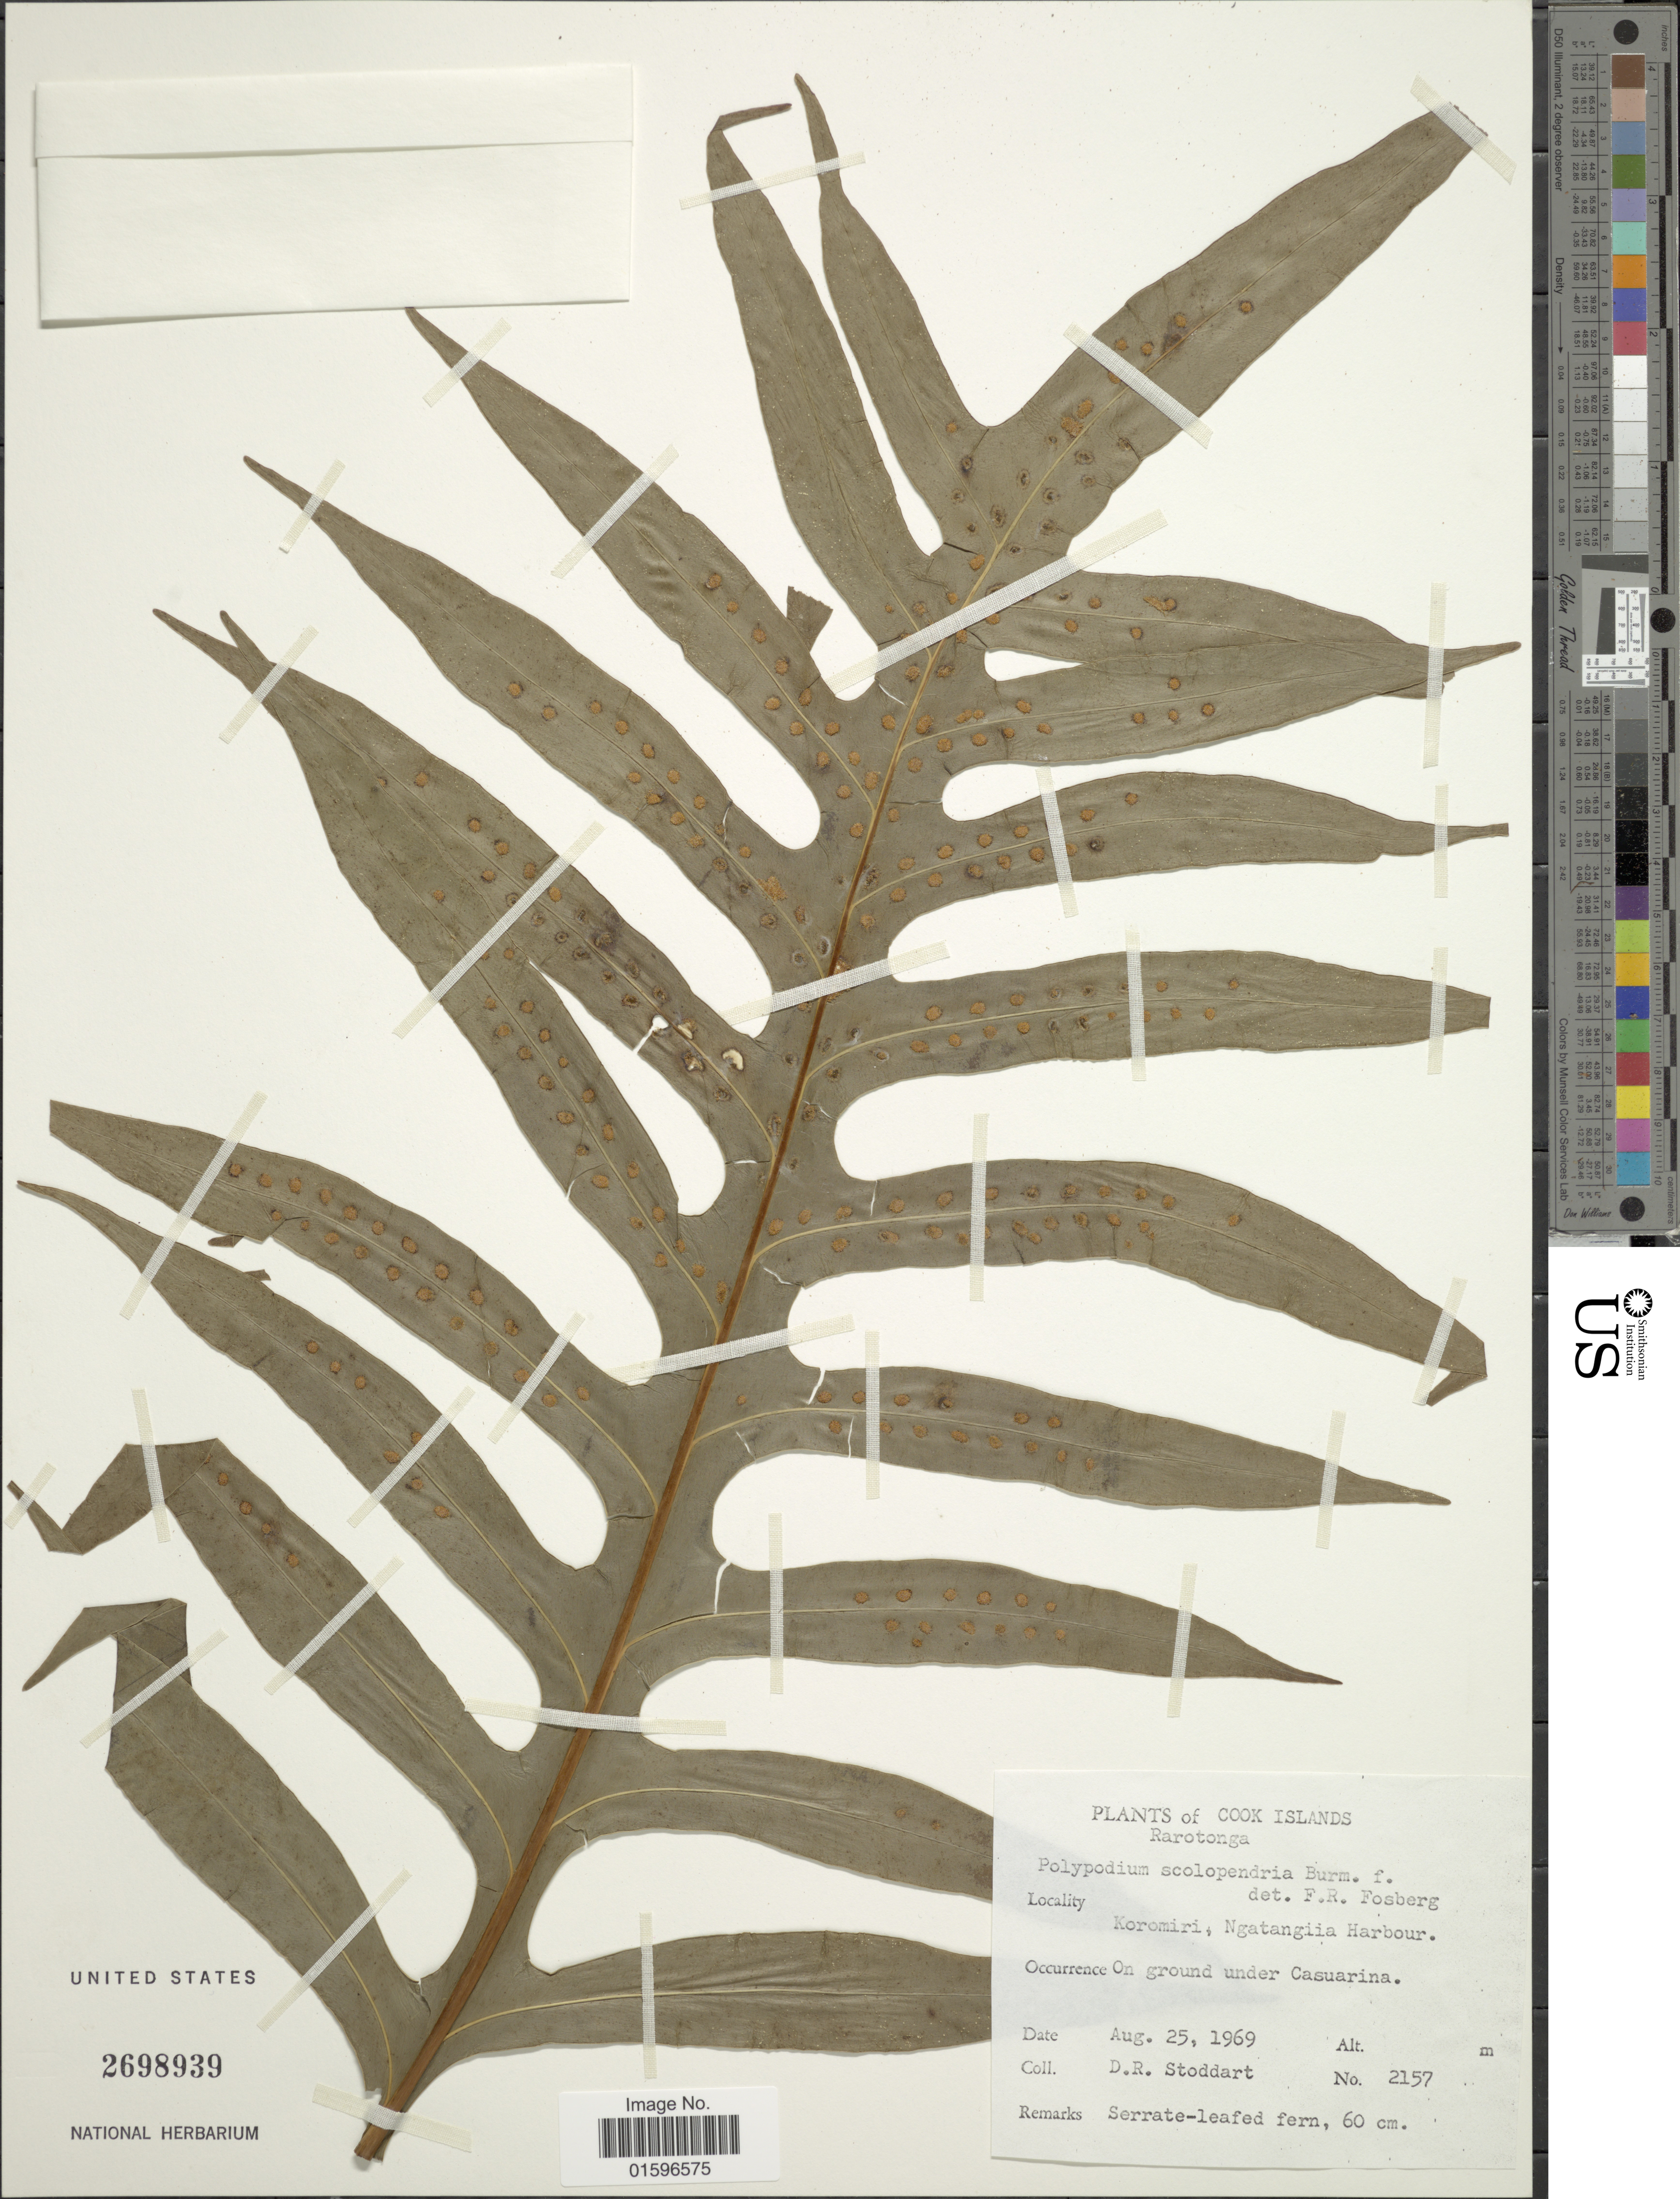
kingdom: Plantae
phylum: Tracheophyta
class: Polypodiopsida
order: Polypodiales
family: Polypodiaceae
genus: Polypodium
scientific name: Polypodium scolopendria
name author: Burm. f.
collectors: D. R. Stoddart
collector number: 2157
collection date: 1969-08-25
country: Cook Islands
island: Rarotonga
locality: Rarotonga, Koromiri, Ngatangiia Harbour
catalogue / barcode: US 2698939